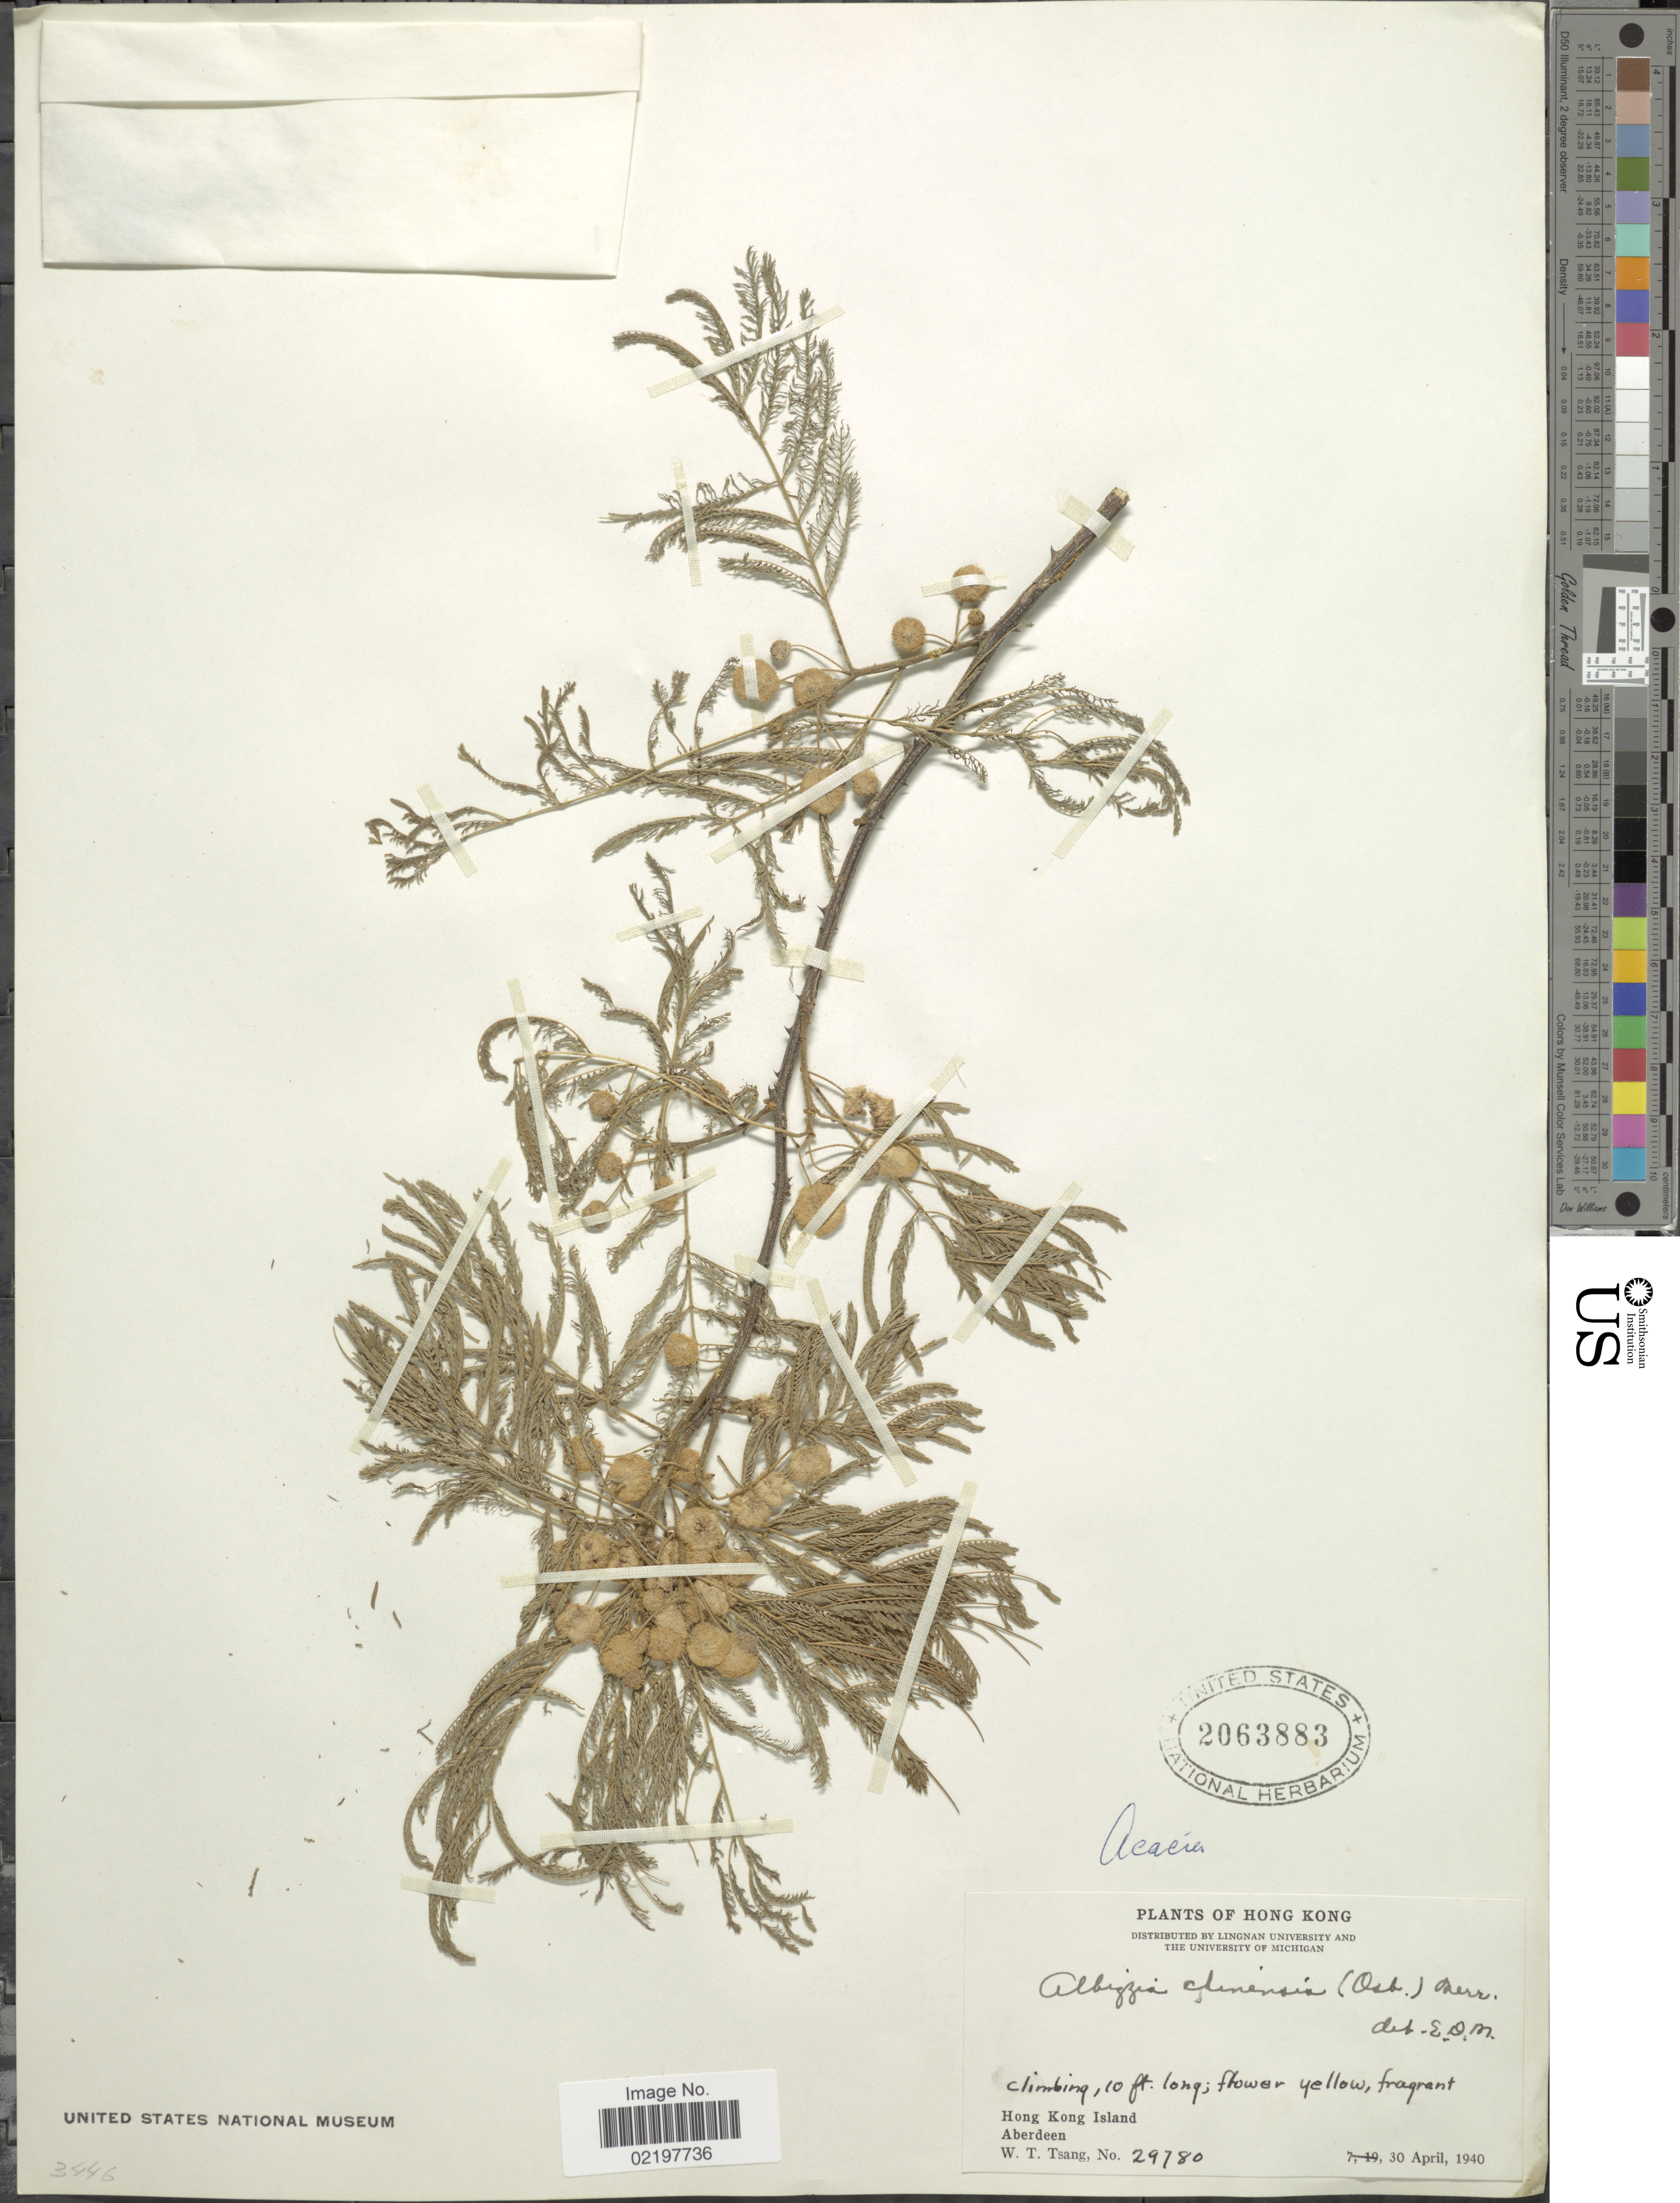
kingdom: Plantae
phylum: Tracheophyta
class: Magnoliopsida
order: Fabales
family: Fabaceae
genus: Senegalia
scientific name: Senegalia rugata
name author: (Lam.) Britton & Rose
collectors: W. T. Tsang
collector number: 29780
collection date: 1940-04-30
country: China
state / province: Hong Kong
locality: Hong Kong Island, Aberdeen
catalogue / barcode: US 2063883